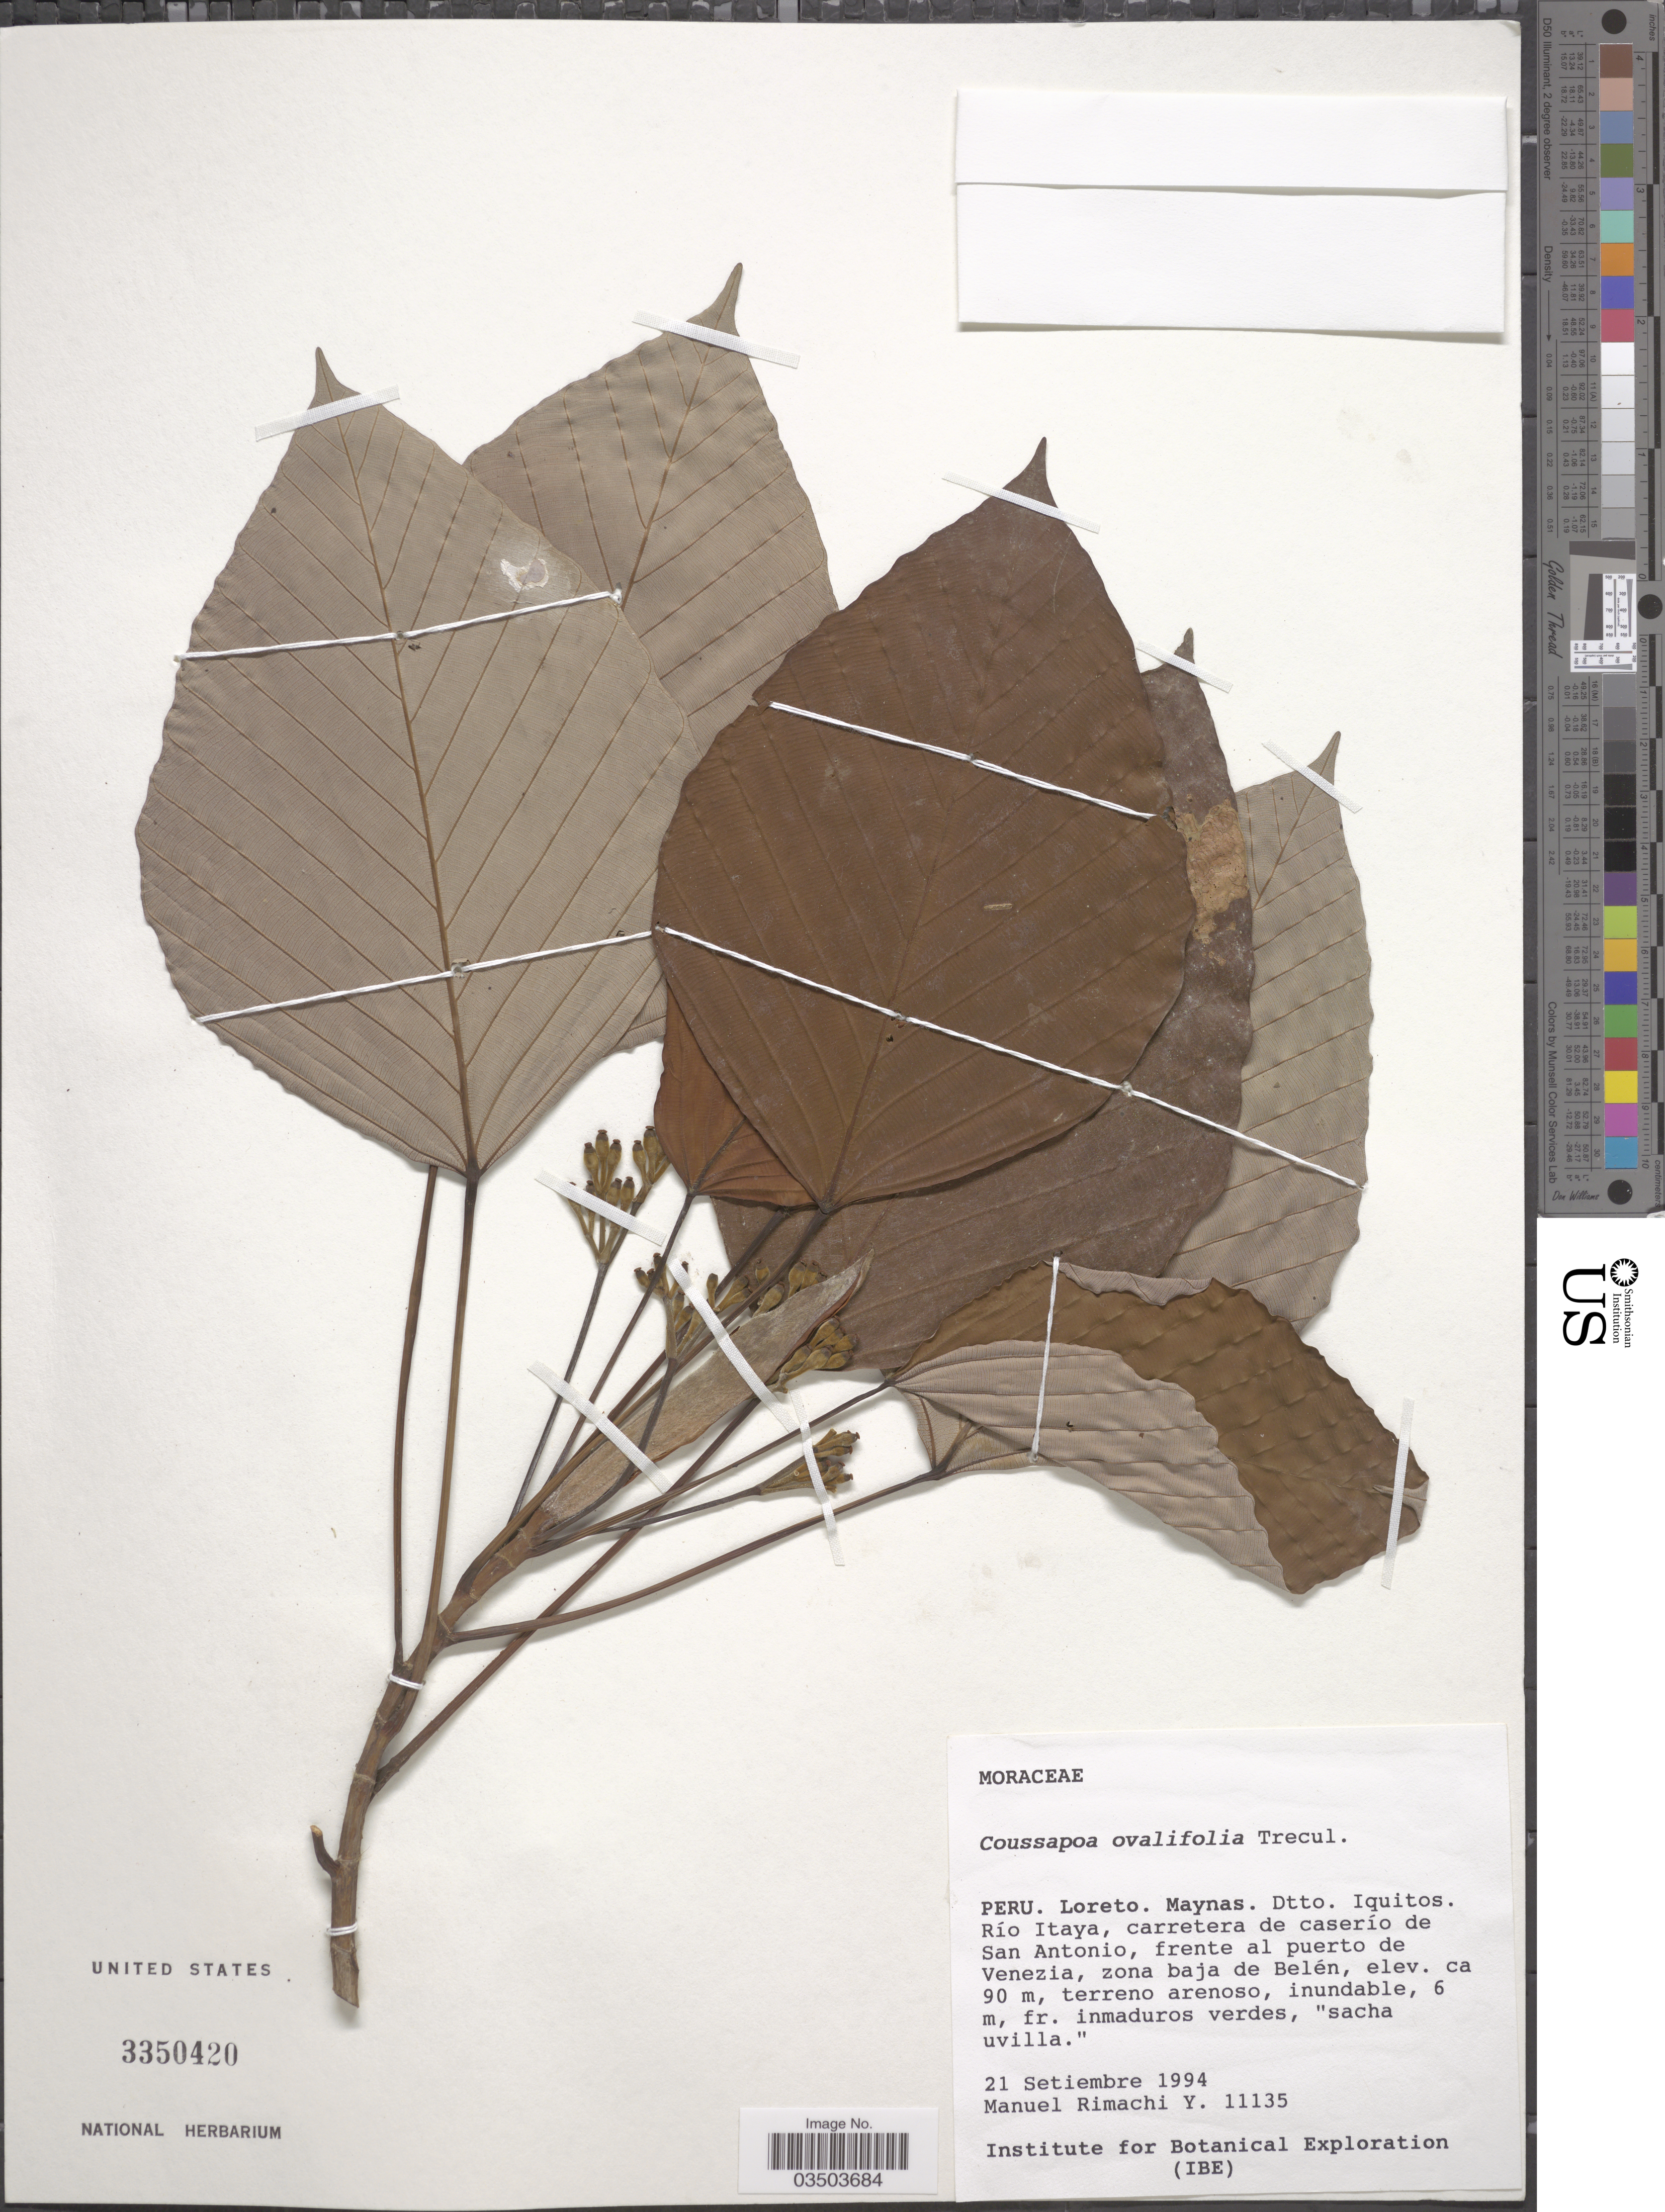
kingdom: Plantae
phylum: Tracheophyta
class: Magnoliopsida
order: Rosales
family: Urticaceae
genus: Coussapoa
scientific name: Coussapoa ovalifolia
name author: Trécul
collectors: M. Rimachi Y.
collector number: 11135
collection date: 1994-09-21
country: Peru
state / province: Loreto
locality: Maynas. Dtto. Iquitos. Río Itaya, carretera de caserío de San Antonio, frente al puerto de Venezia, zona baja de Belén.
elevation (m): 90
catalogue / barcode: US 3350420